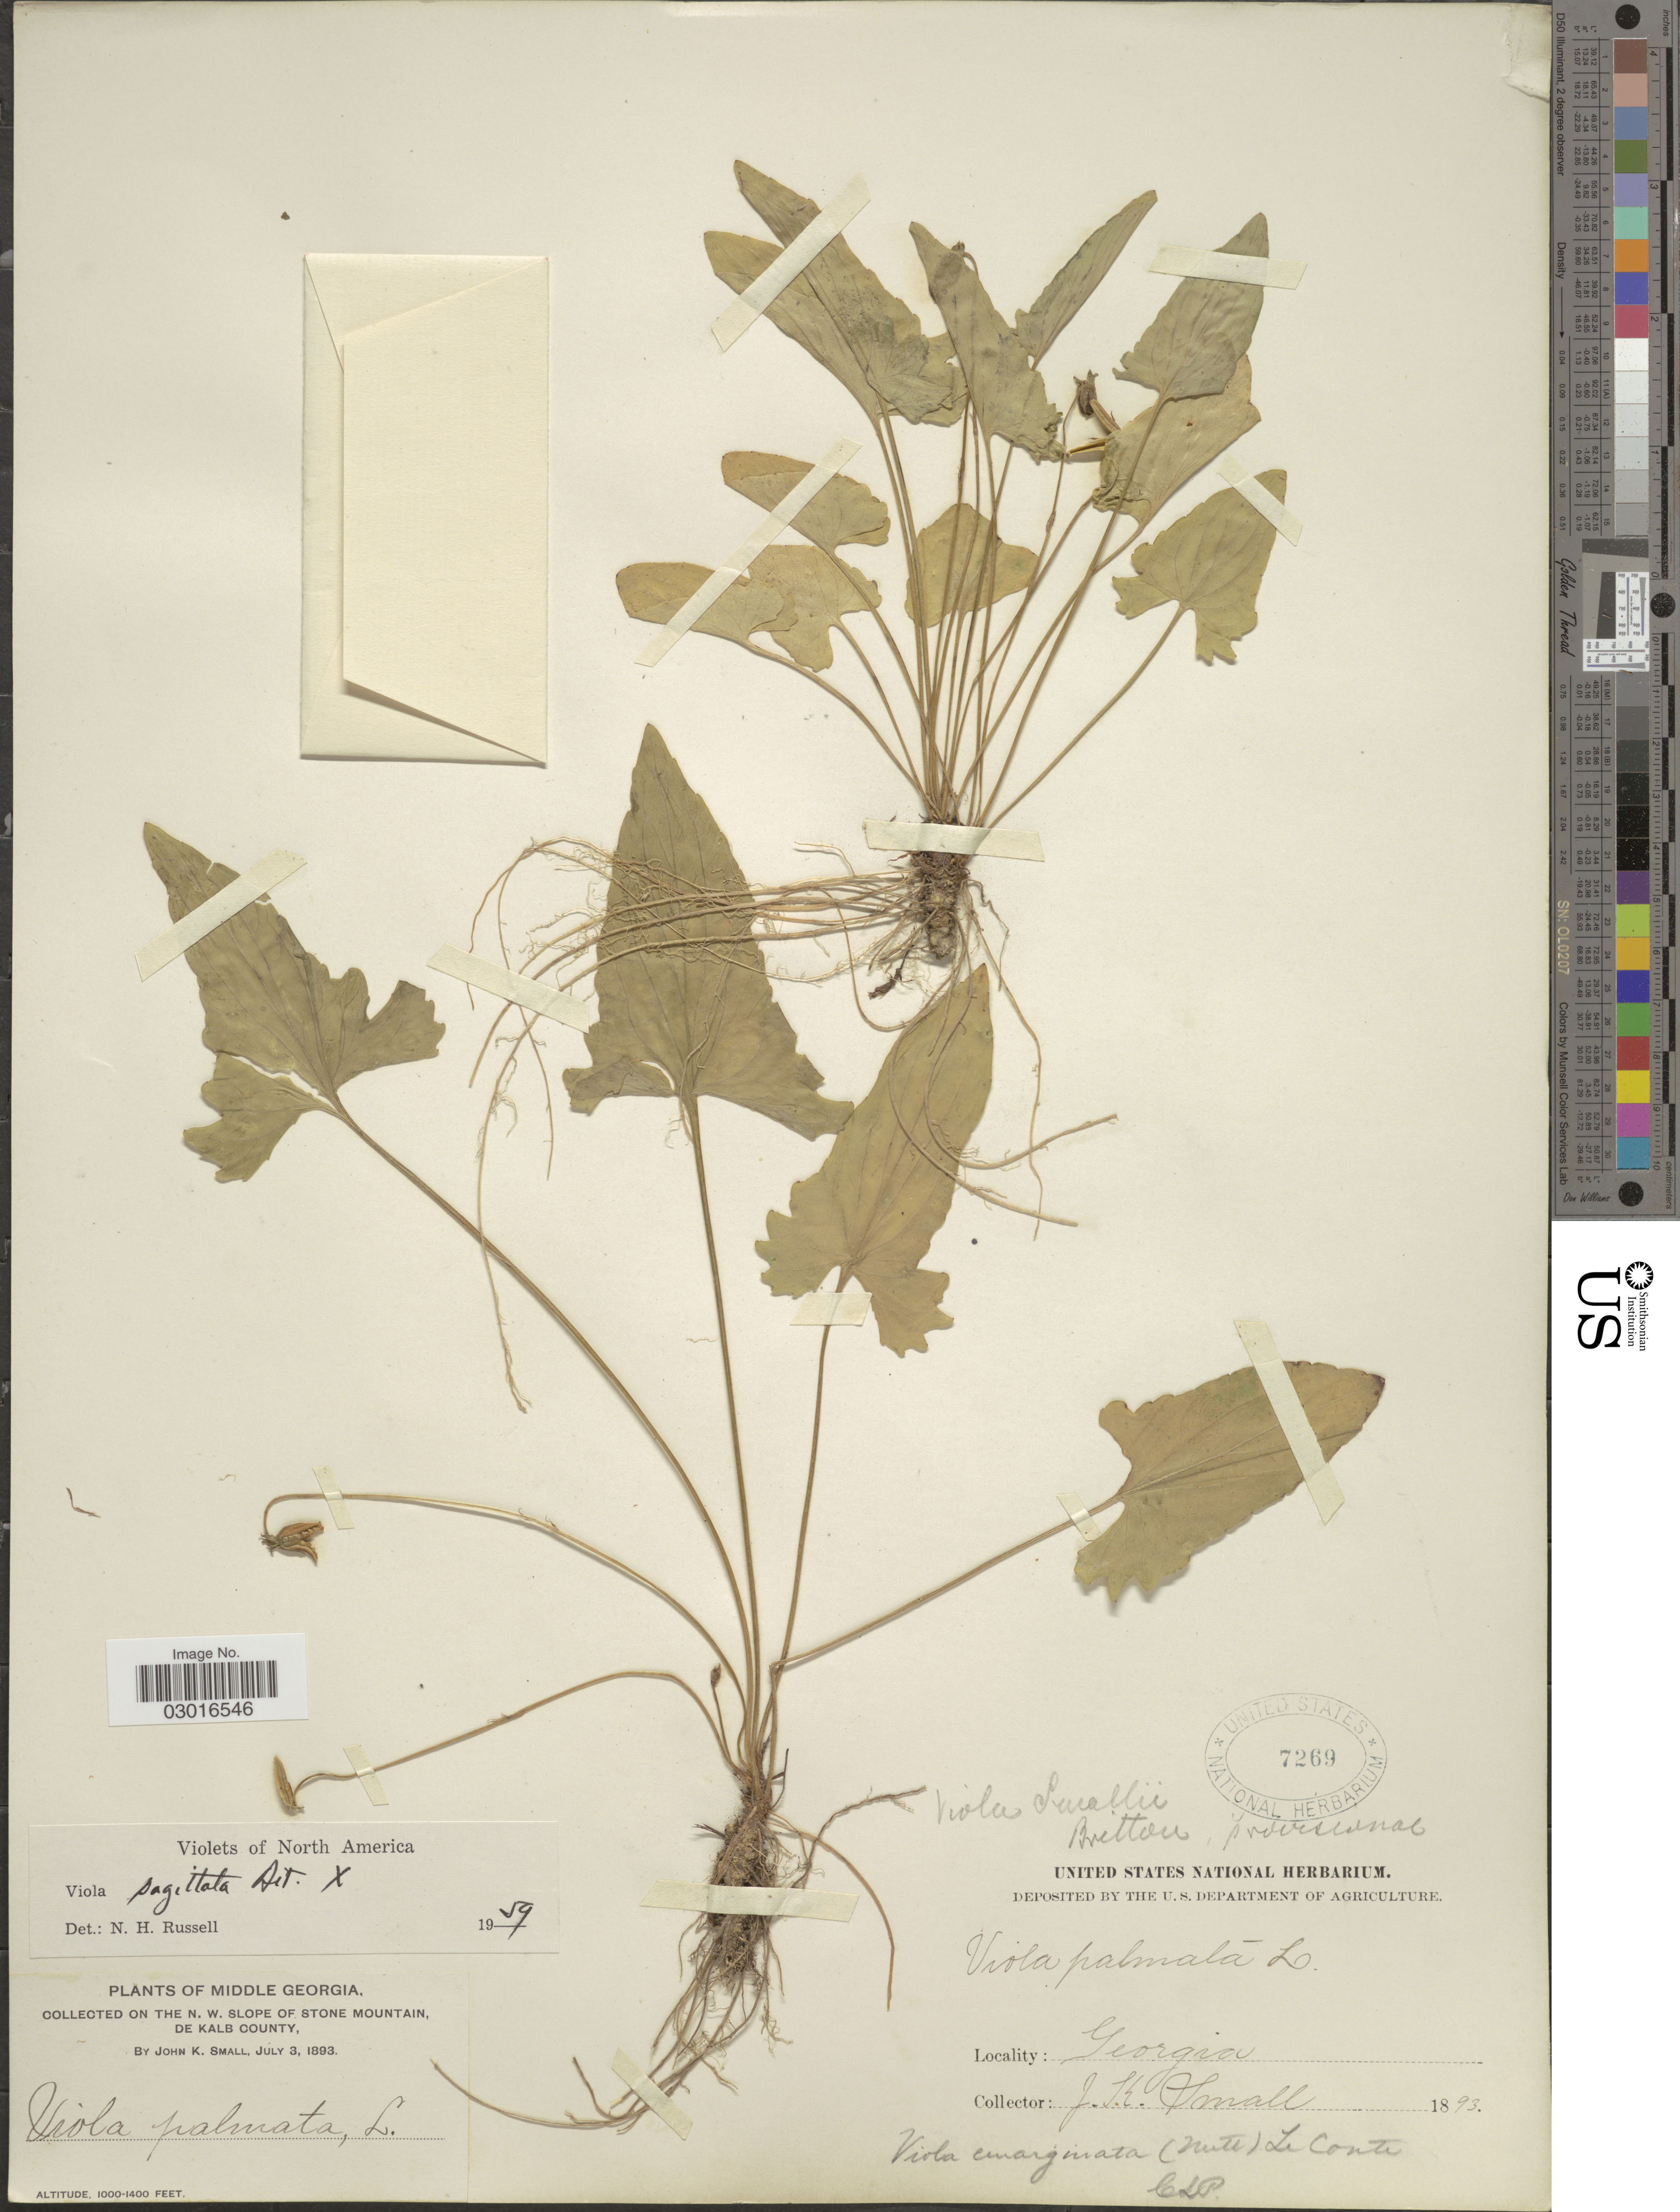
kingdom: Plantae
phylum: Tracheophyta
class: Magnoliopsida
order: Malpighiales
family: Violaceae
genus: Viola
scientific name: Viola sagittata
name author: Aiton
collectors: J. K. Small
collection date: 1893-07-03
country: United States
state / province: Georgia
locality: Middle Georgia. The N. W. slope of Stone Mountain, De Kalb County.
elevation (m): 305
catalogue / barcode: US 7269